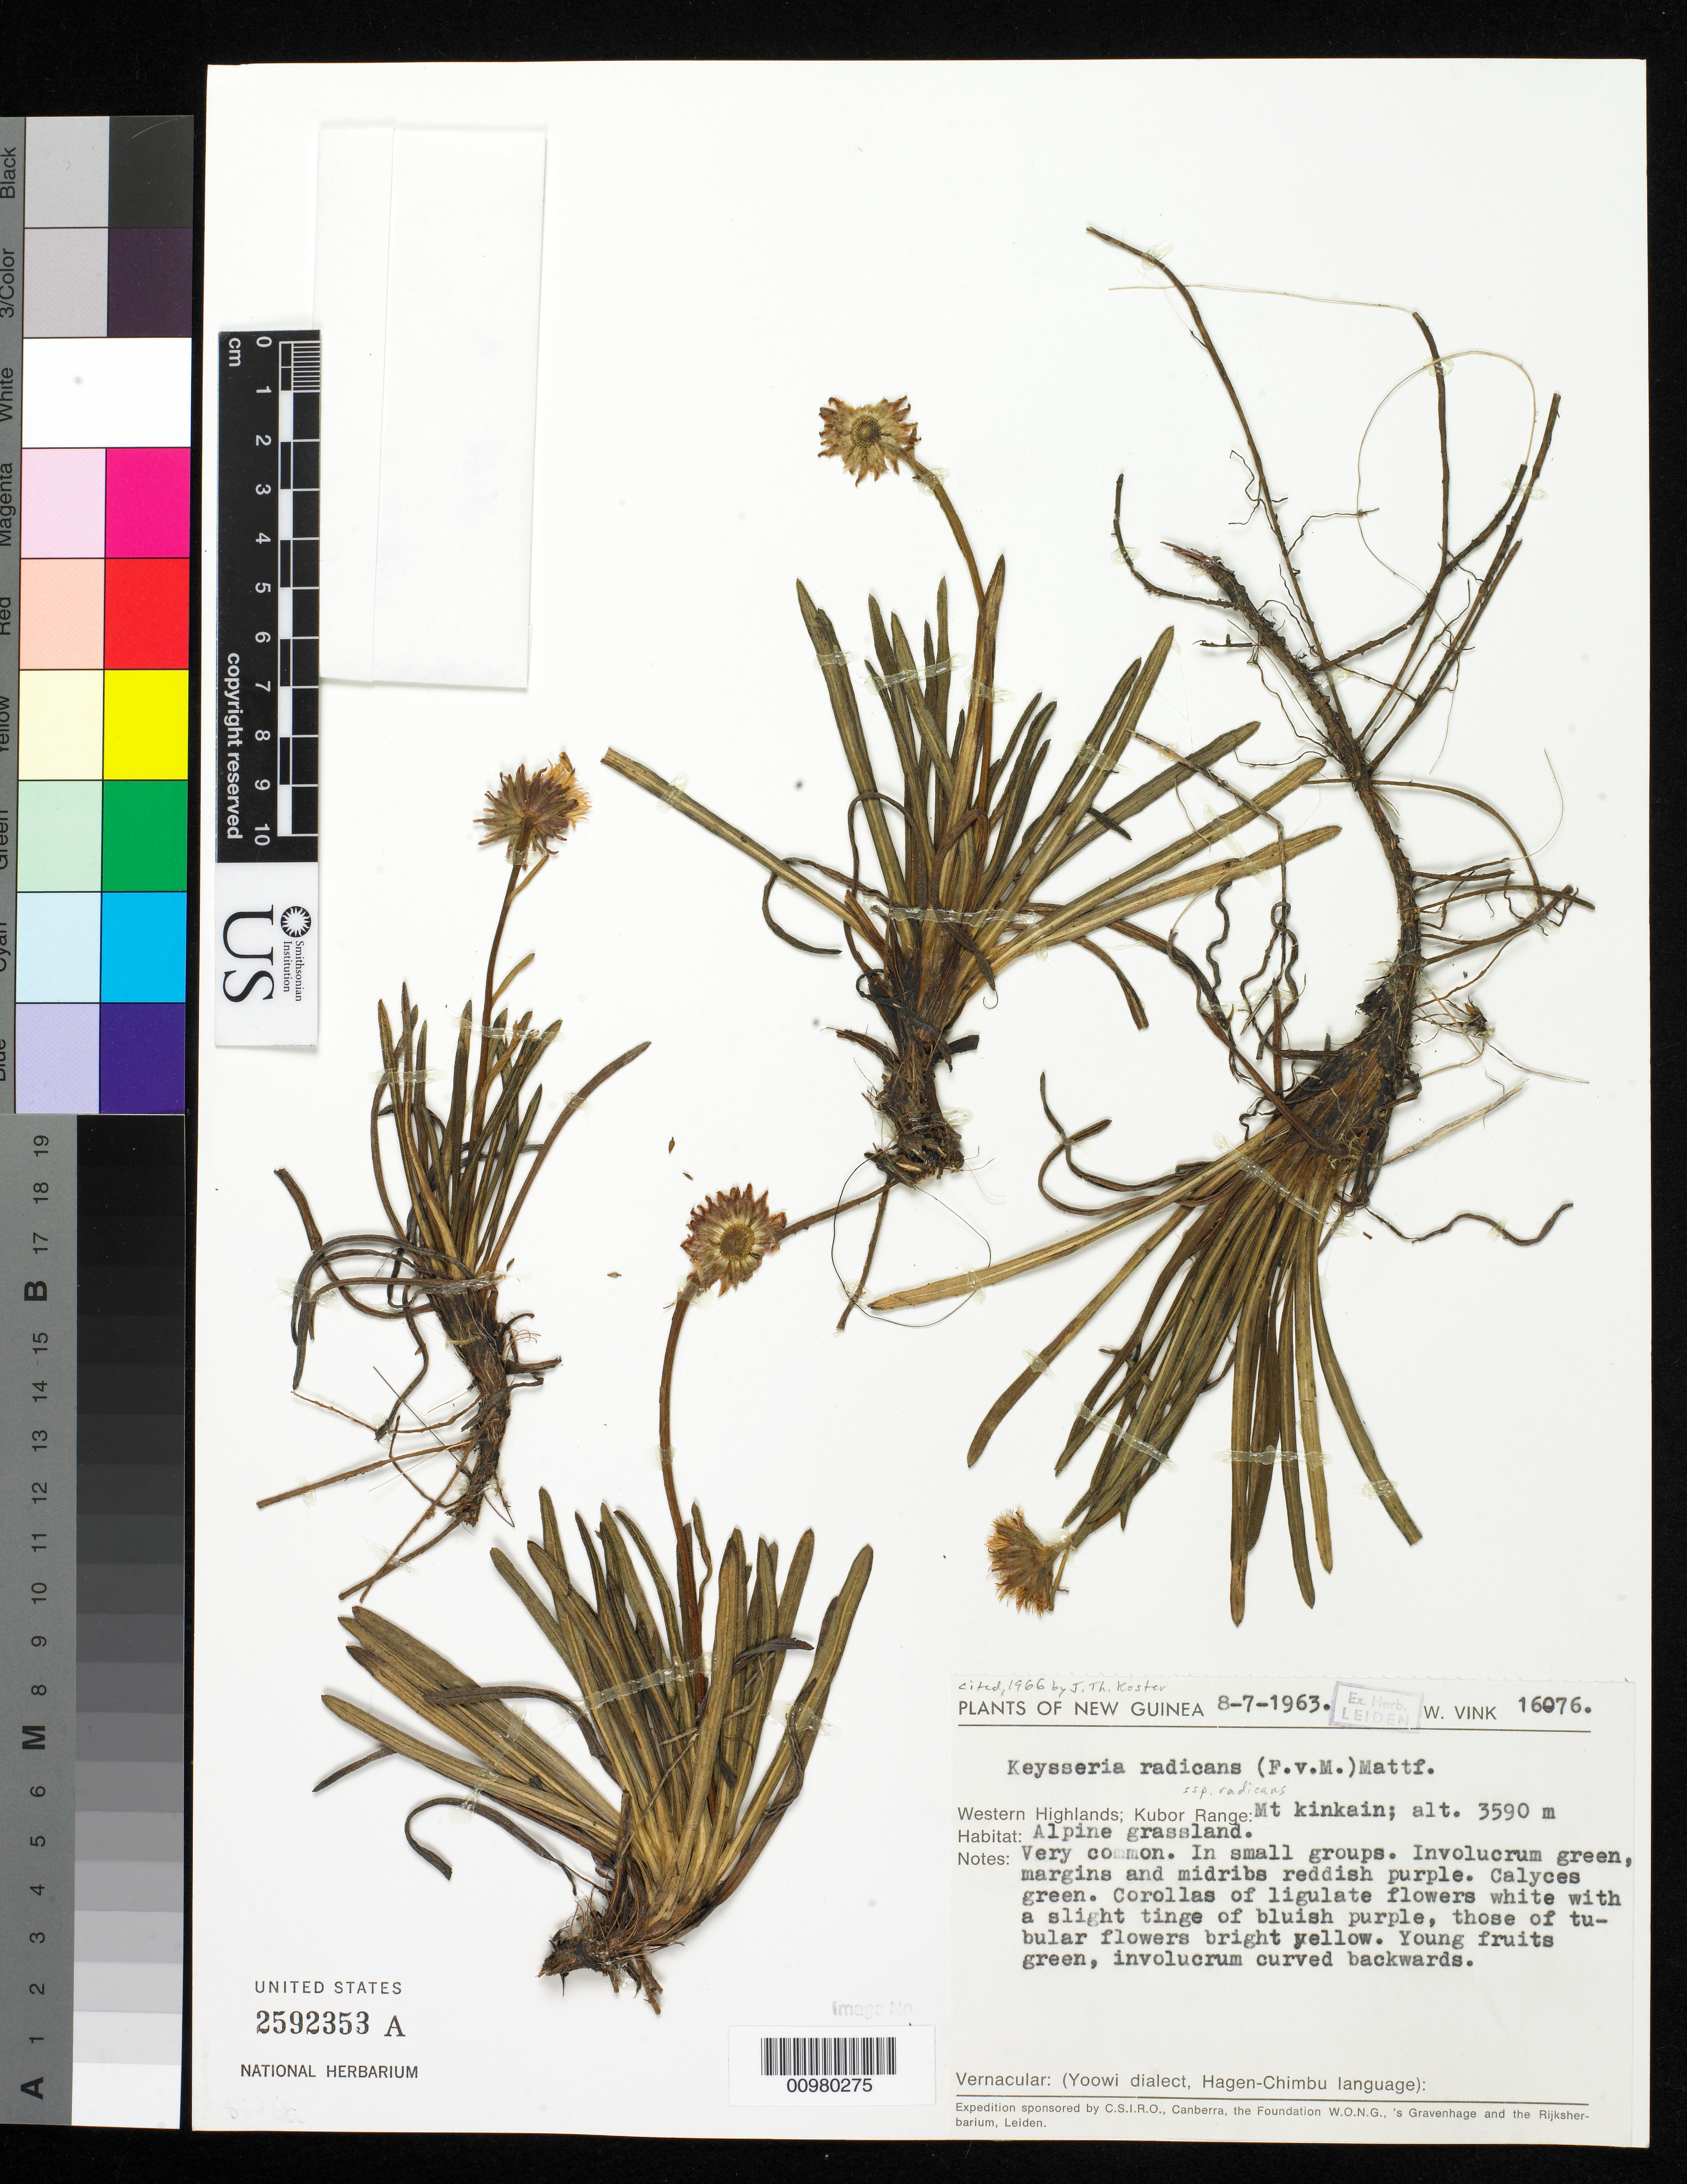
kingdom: Plantae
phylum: Tracheophyta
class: Magnoliopsida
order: Asterales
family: Asteraceae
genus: Keysseria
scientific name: Keysseria radicans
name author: (F. Muell.) Mattf.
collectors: W. Vink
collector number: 16076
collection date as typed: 08 Jul 1963 or 07 Aug 1963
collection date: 1963-07-08 or 1963-08-07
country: Papua New Guinea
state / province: Western Highlands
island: New Guinea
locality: Mt Kinkain, Kubor Range. Alpine grassland.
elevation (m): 3590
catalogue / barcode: US 2592353